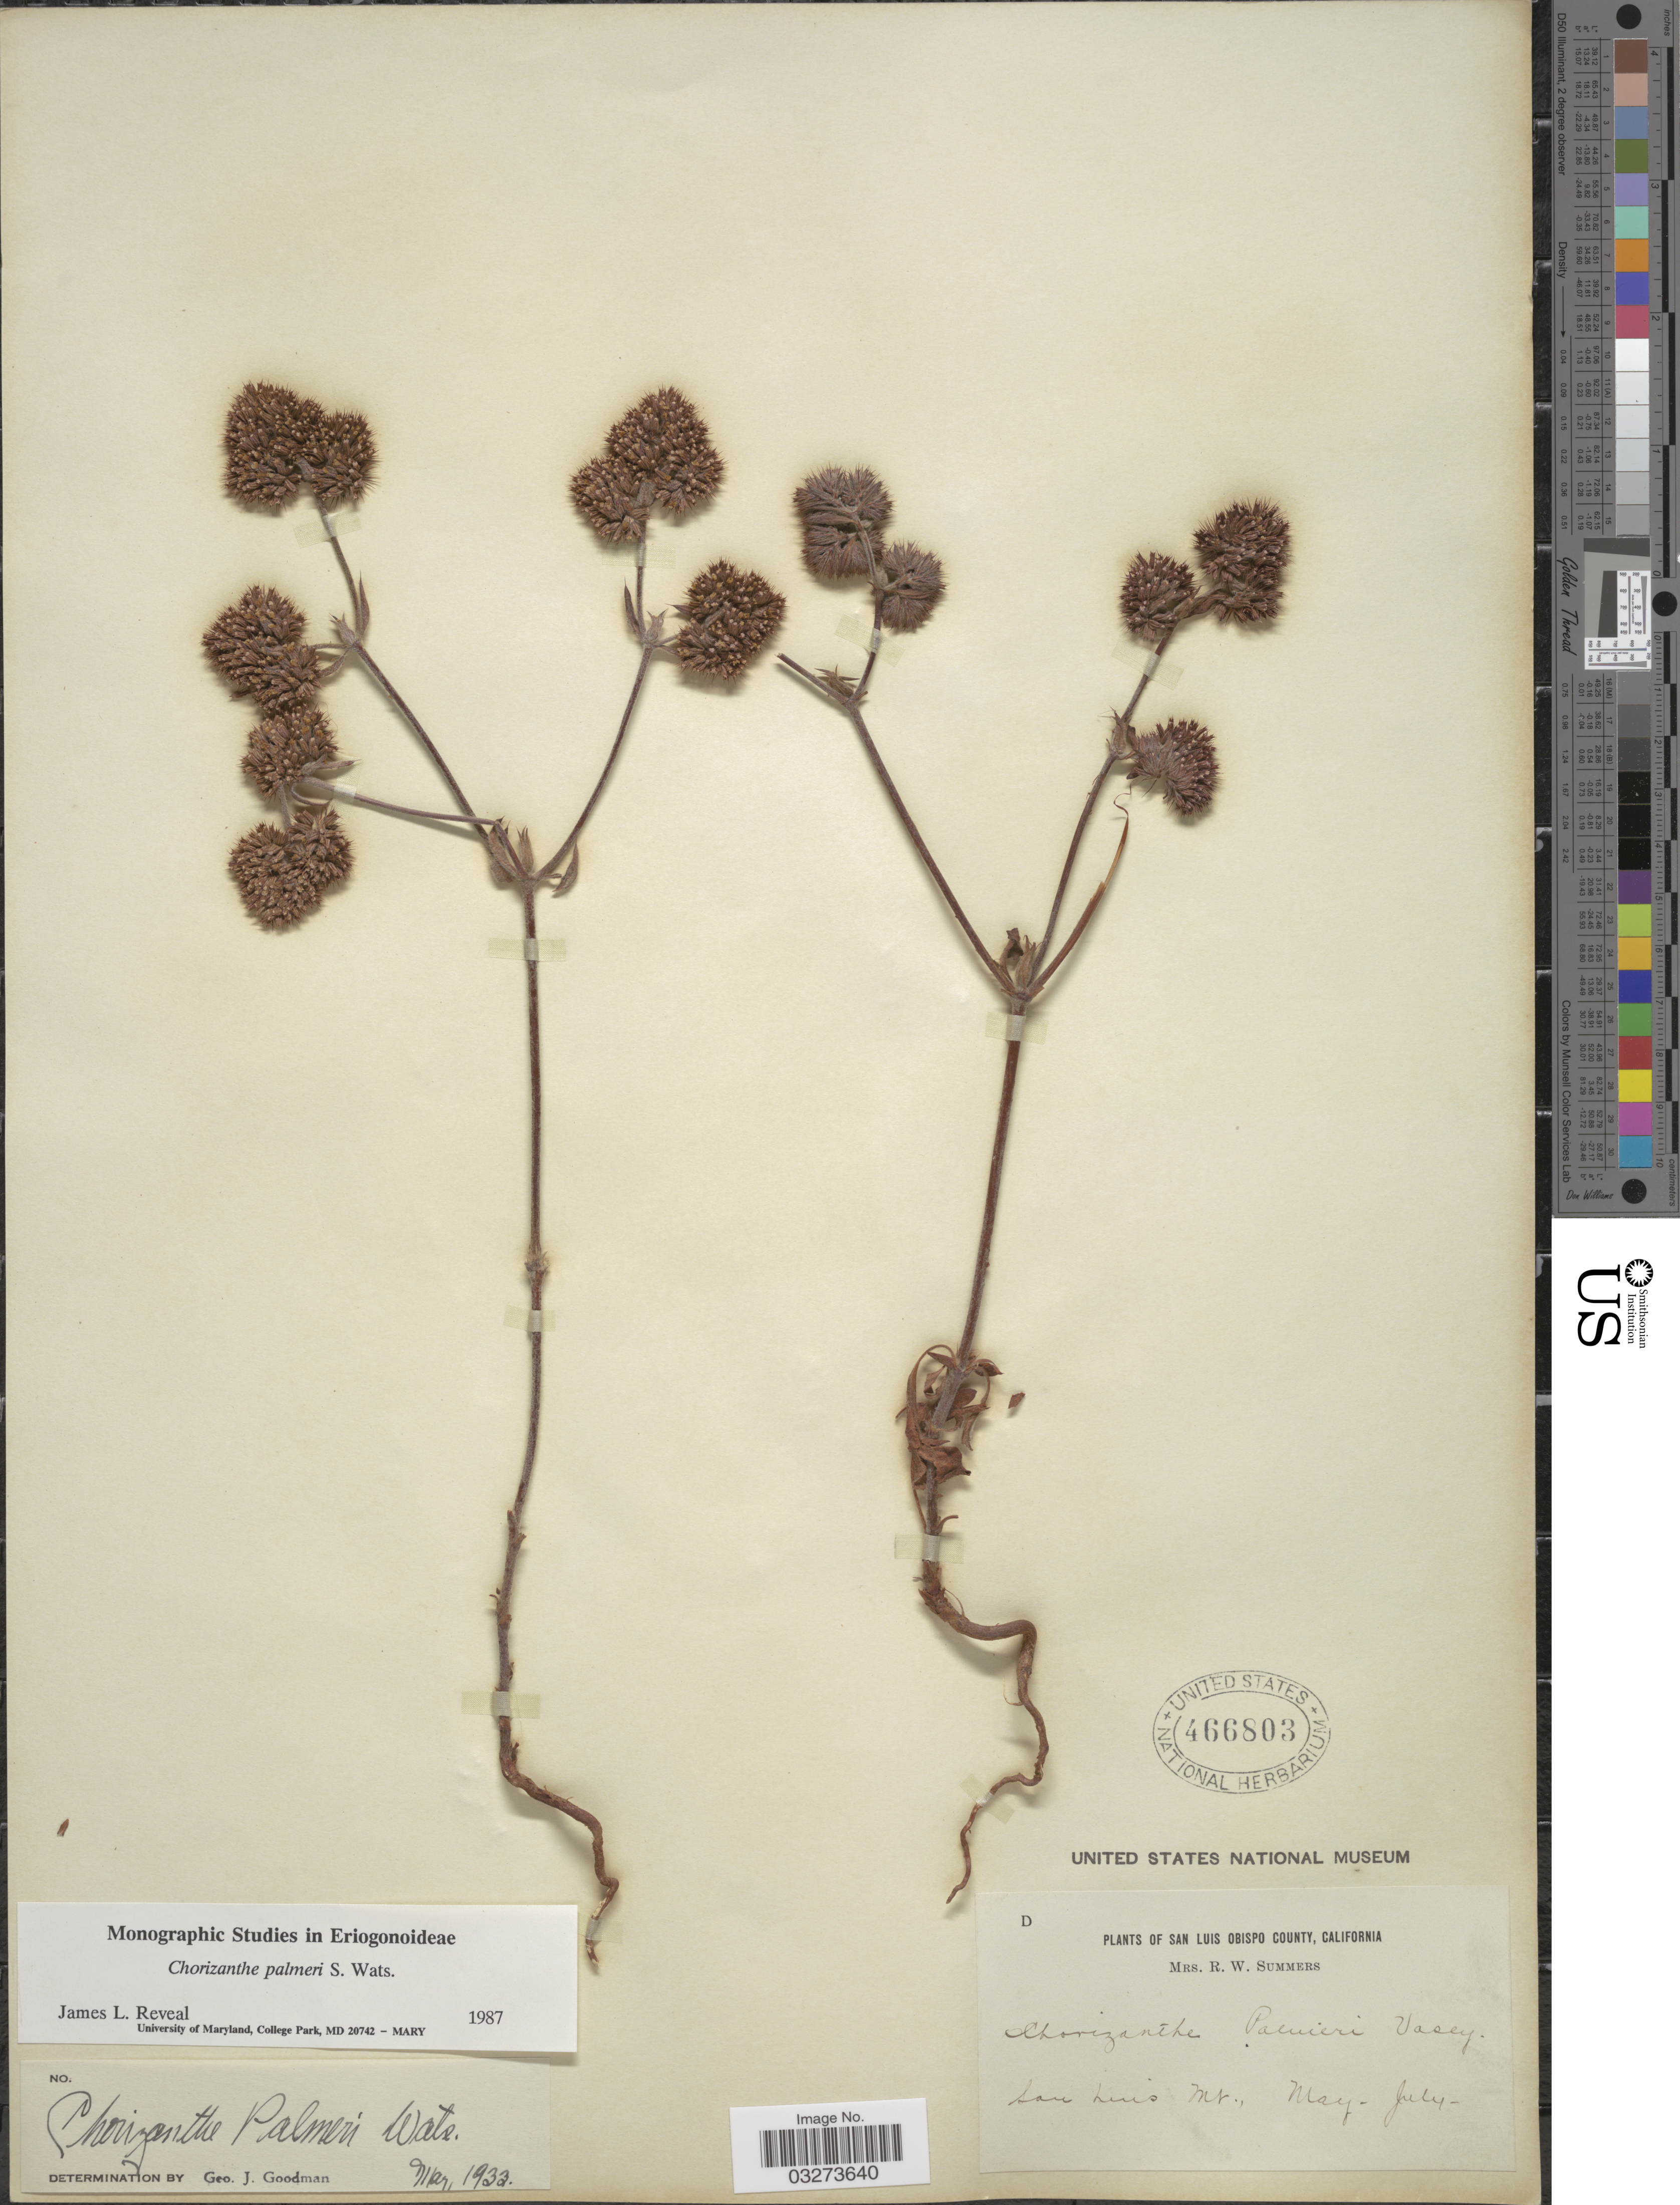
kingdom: Plantae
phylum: Tracheophyta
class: Magnoliopsida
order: Caryophyllales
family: Polygonaceae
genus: Chorizanthe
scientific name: Chorizanthe palmeri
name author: S. Watson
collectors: R. Summers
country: United States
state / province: California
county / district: San Luis Obispo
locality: San Luis Obispo County, San Luis Mt.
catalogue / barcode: US 466803